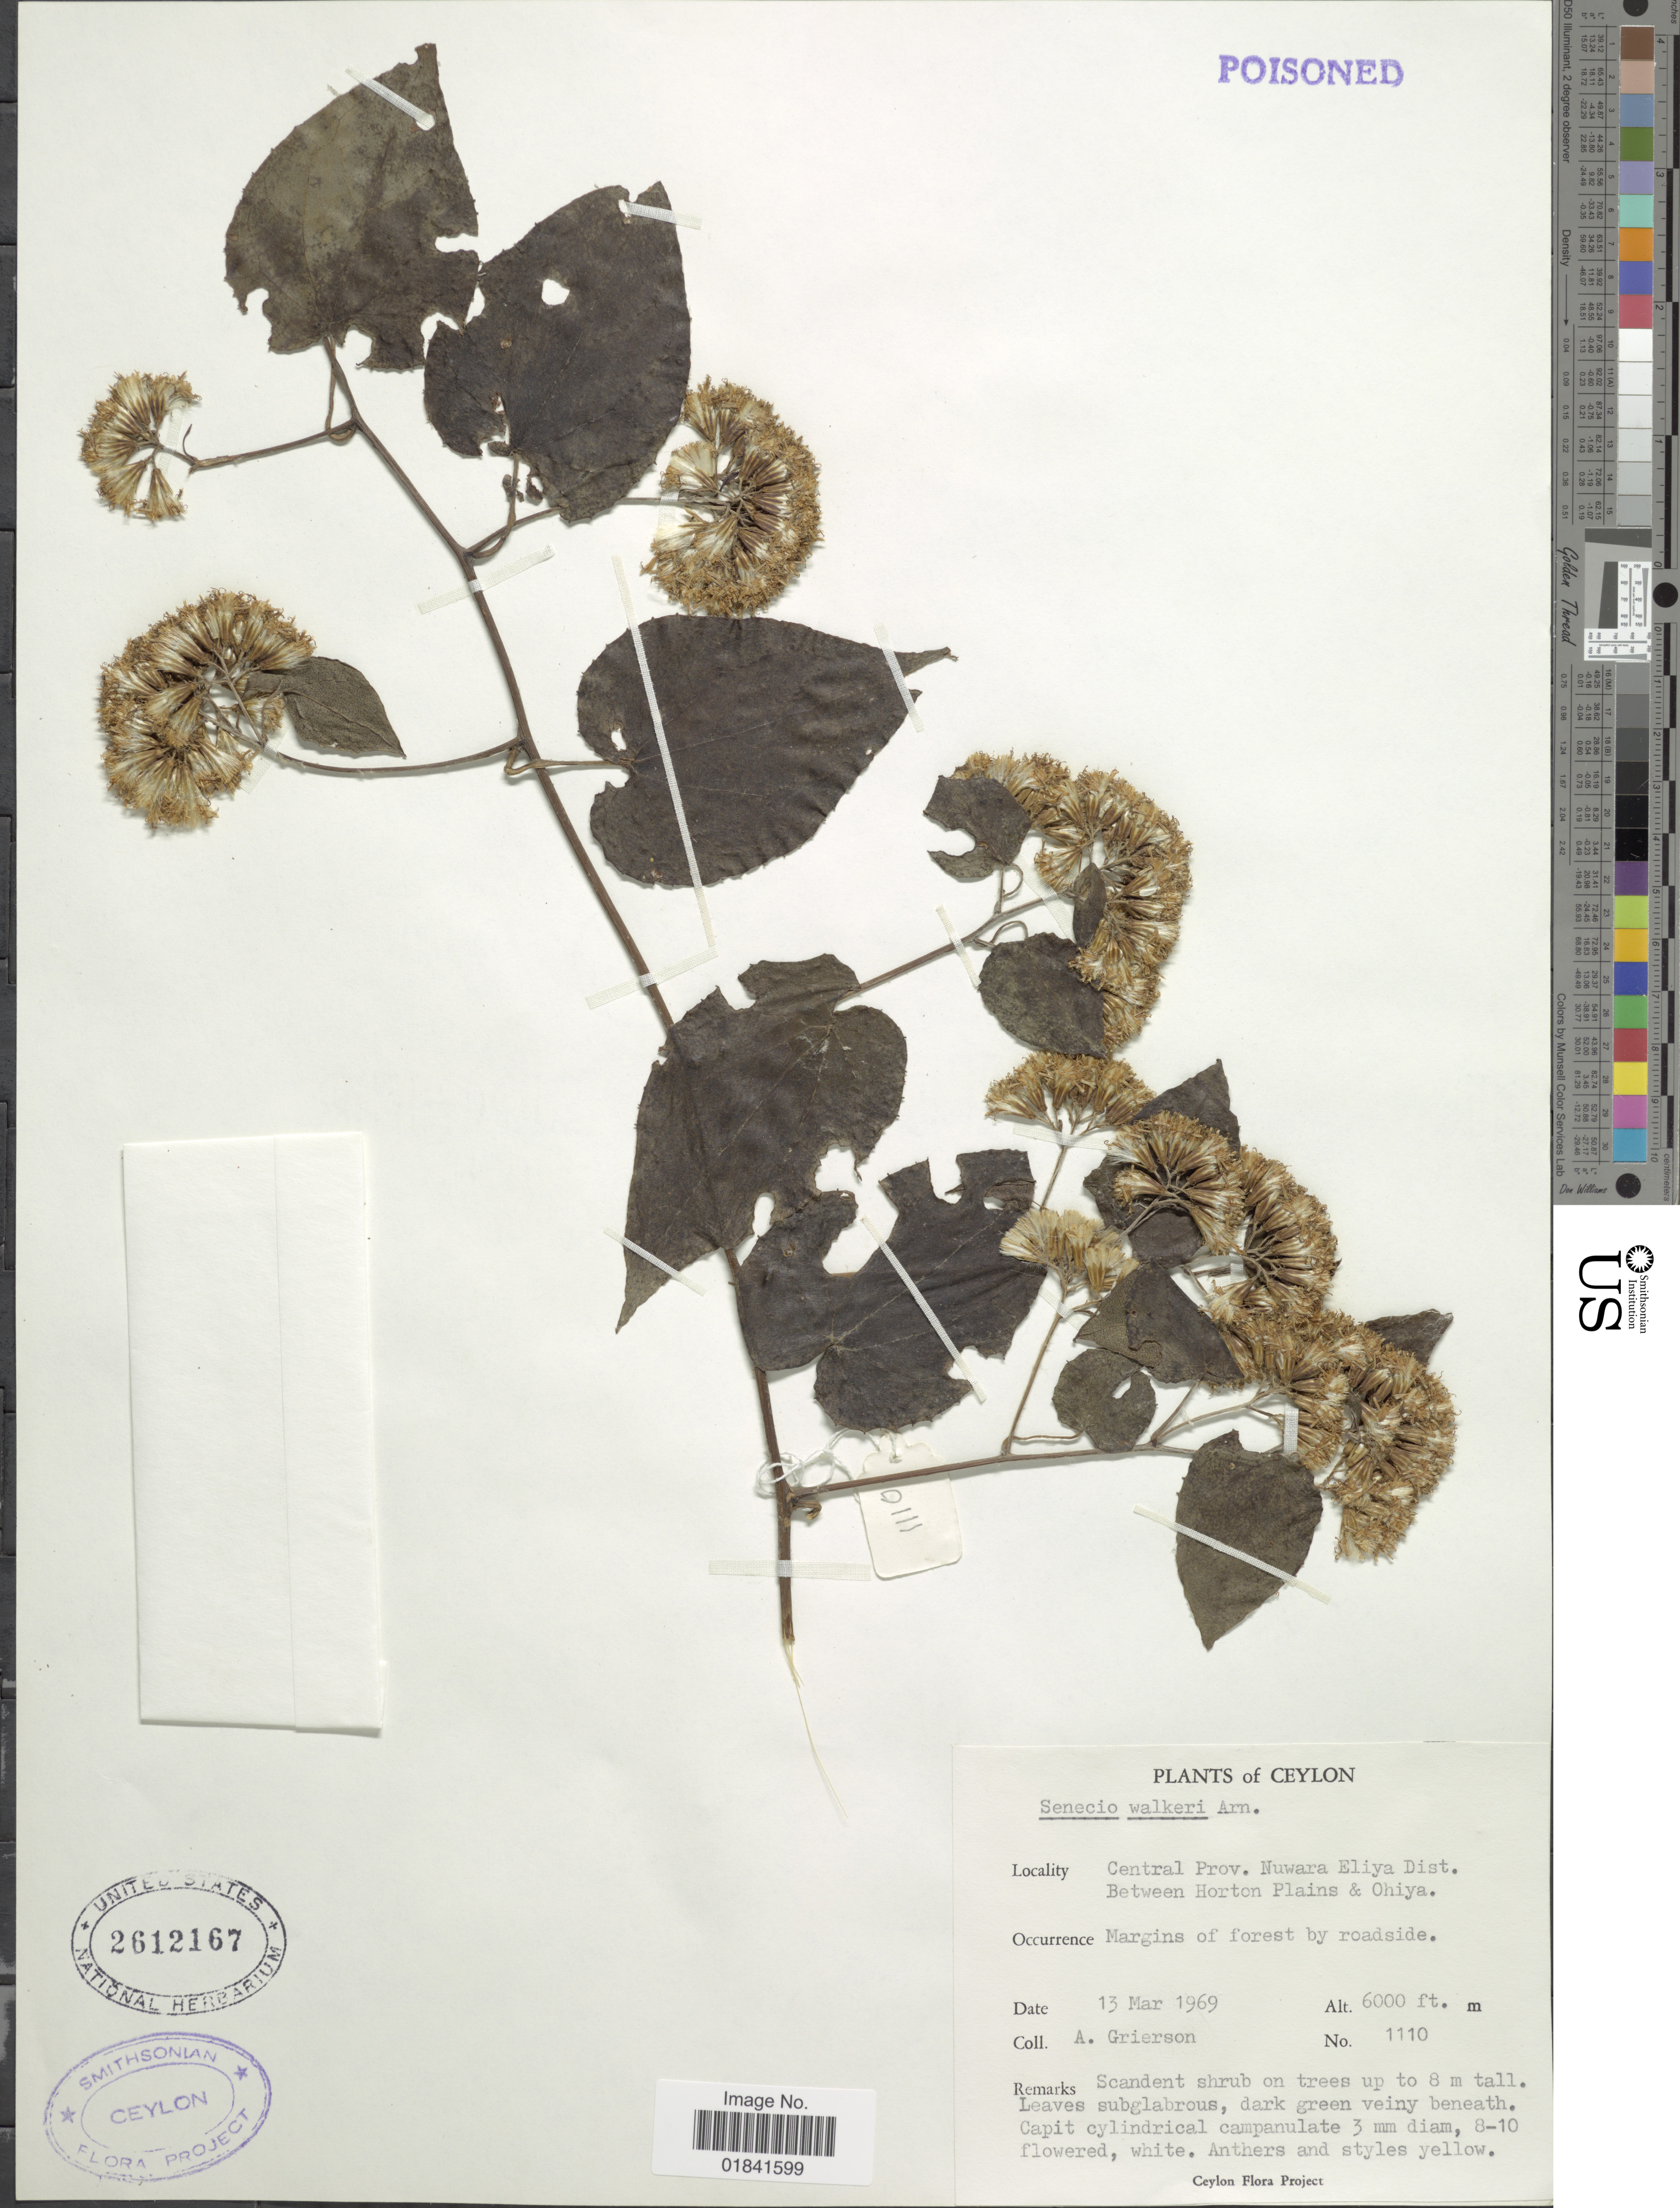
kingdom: Plantae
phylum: Tracheophyta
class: Magnoliopsida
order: Asterales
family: Asteraceae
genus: Senecio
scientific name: Senecio walkeri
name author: Arn.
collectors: A. Grierson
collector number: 1110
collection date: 1969-03-13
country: Sri Lanka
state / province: Central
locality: Ceylon, Central Prov. Nuwara Eliya Dist. Between Horton Plains & Ohiya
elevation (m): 1829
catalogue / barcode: US 2612167